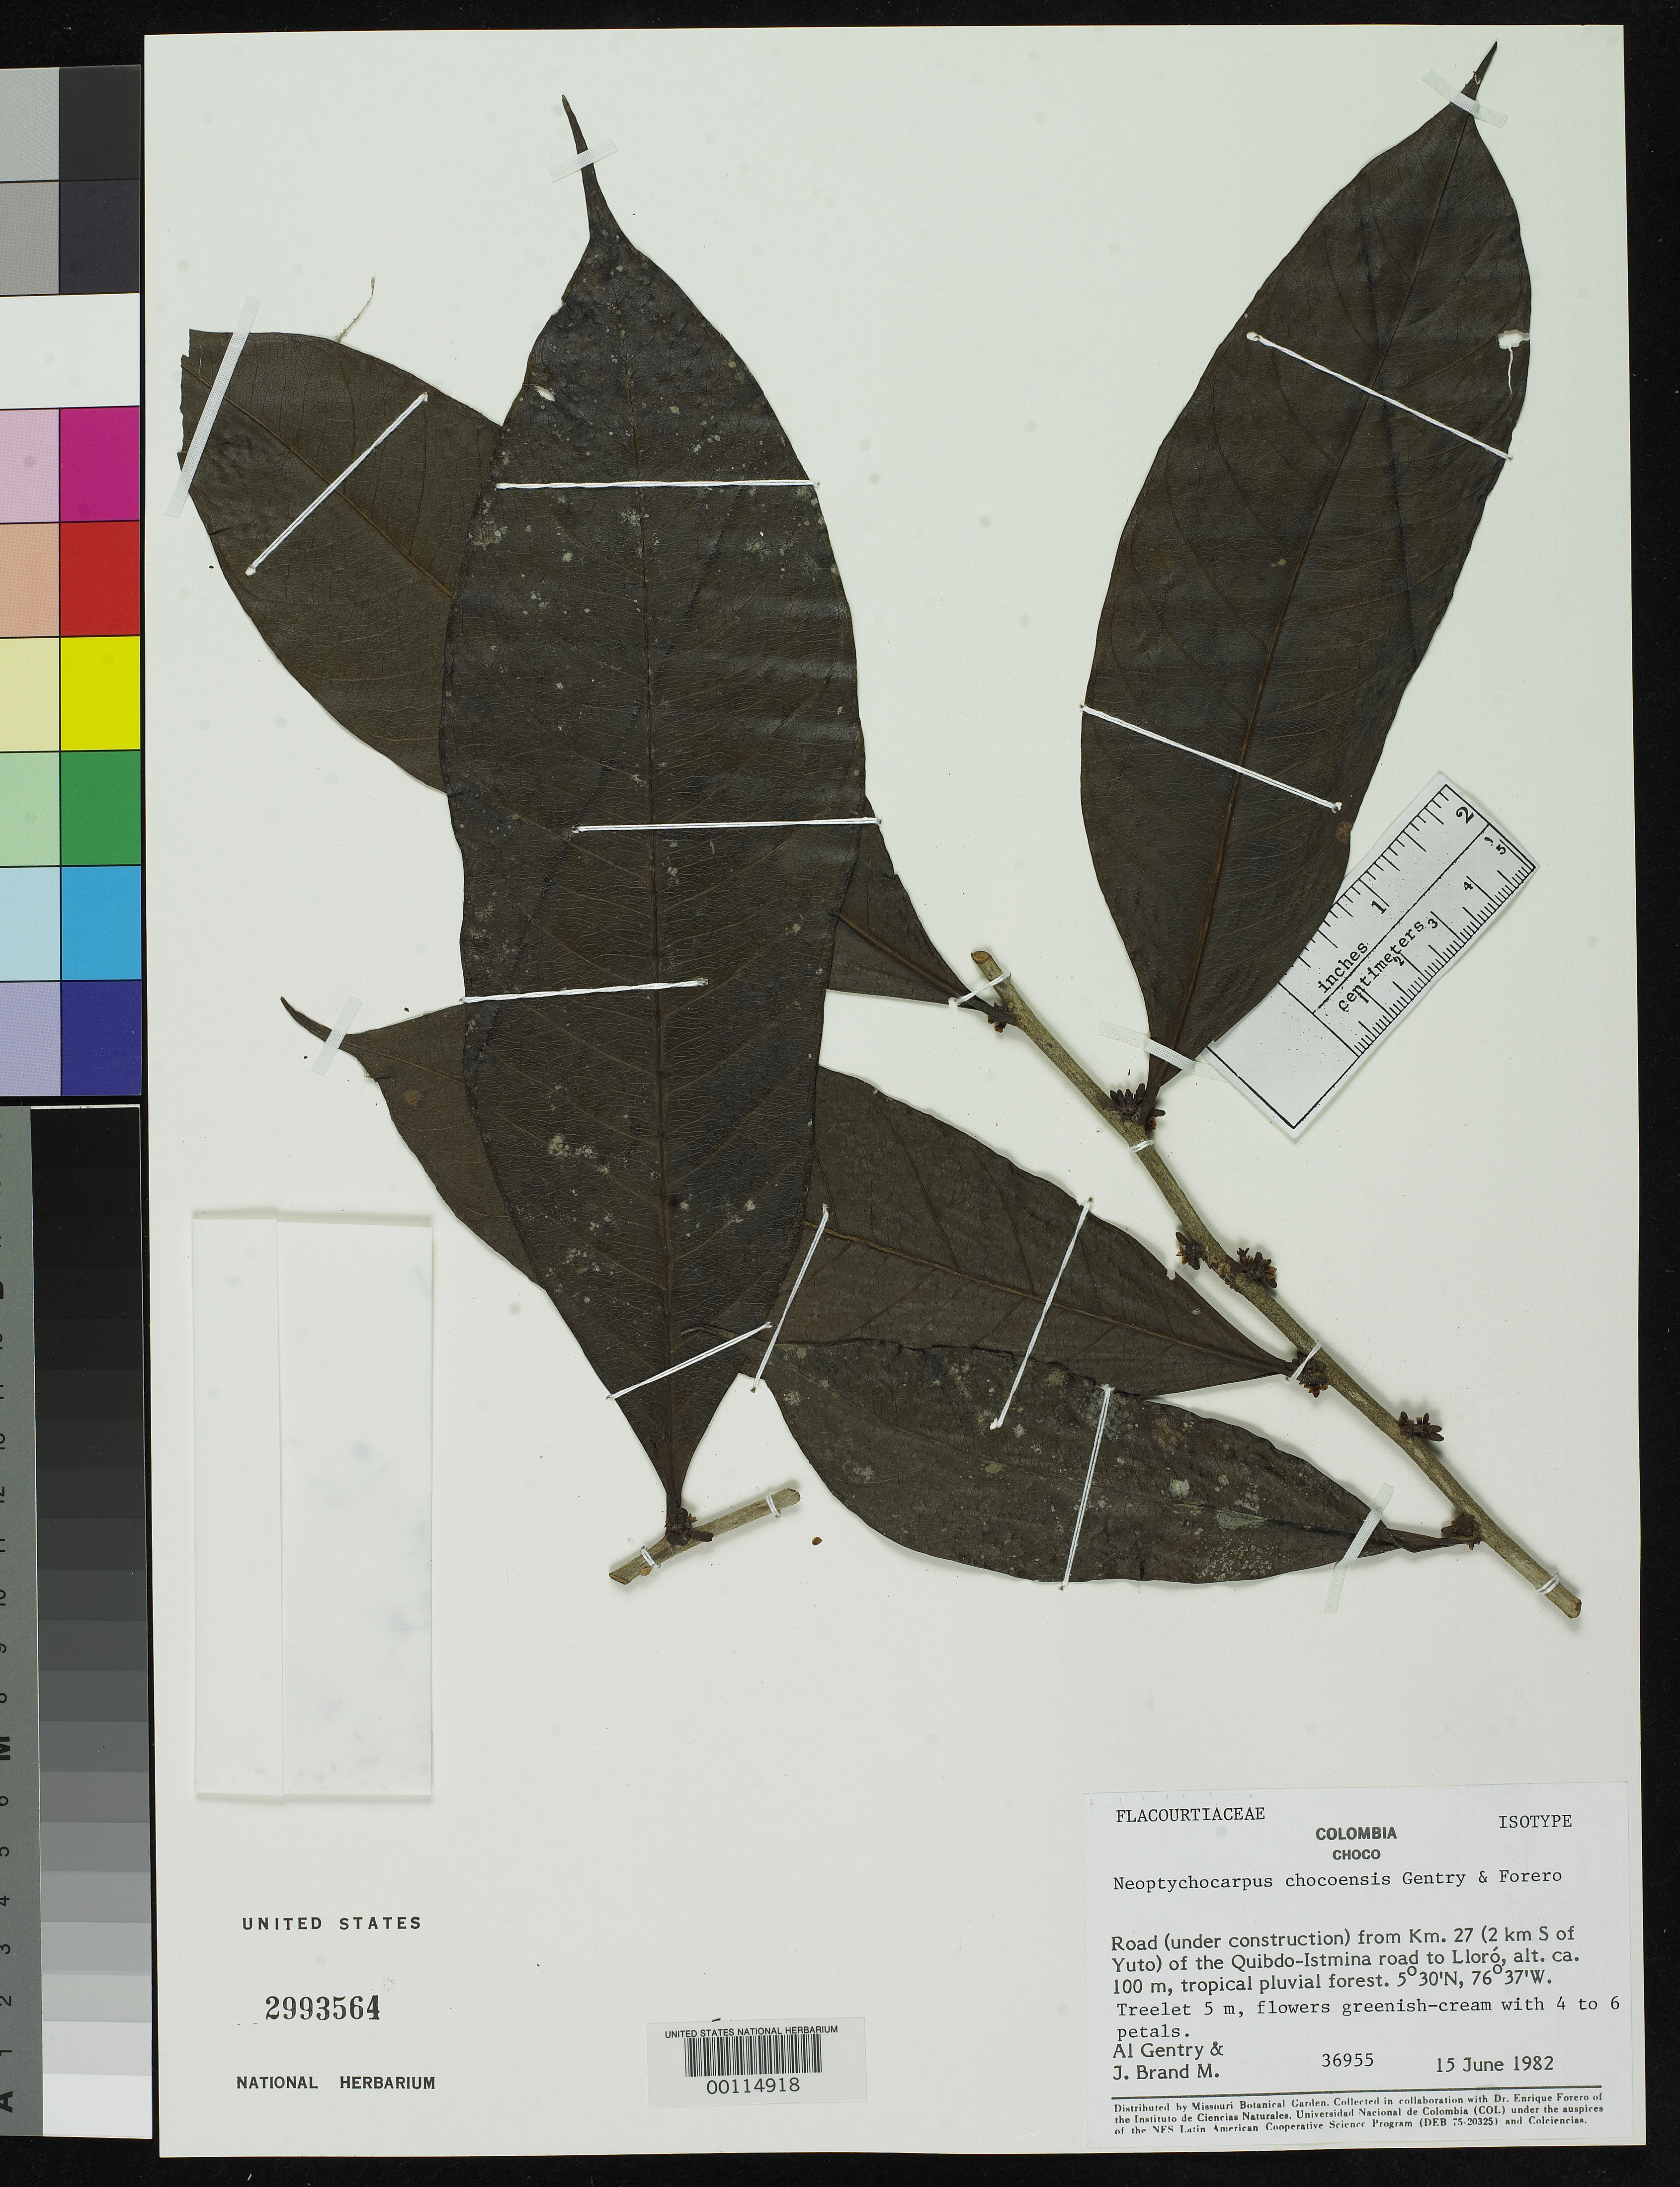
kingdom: Plantae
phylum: Tracheophyta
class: Magnoliopsida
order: Malpighiales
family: Salicaceae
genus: Neoptychocarpus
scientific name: Neoptychocarpus chocoensis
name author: A.H. Gentry & Forero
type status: Isotype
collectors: A. H. Gentry & M. J. Brand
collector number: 36955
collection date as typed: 15 Jun 1982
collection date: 1982-06-15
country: Colombia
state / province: Chocó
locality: From km 27 of the Quidbo - IstMina road to Lloro.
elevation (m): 100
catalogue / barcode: US 2993564